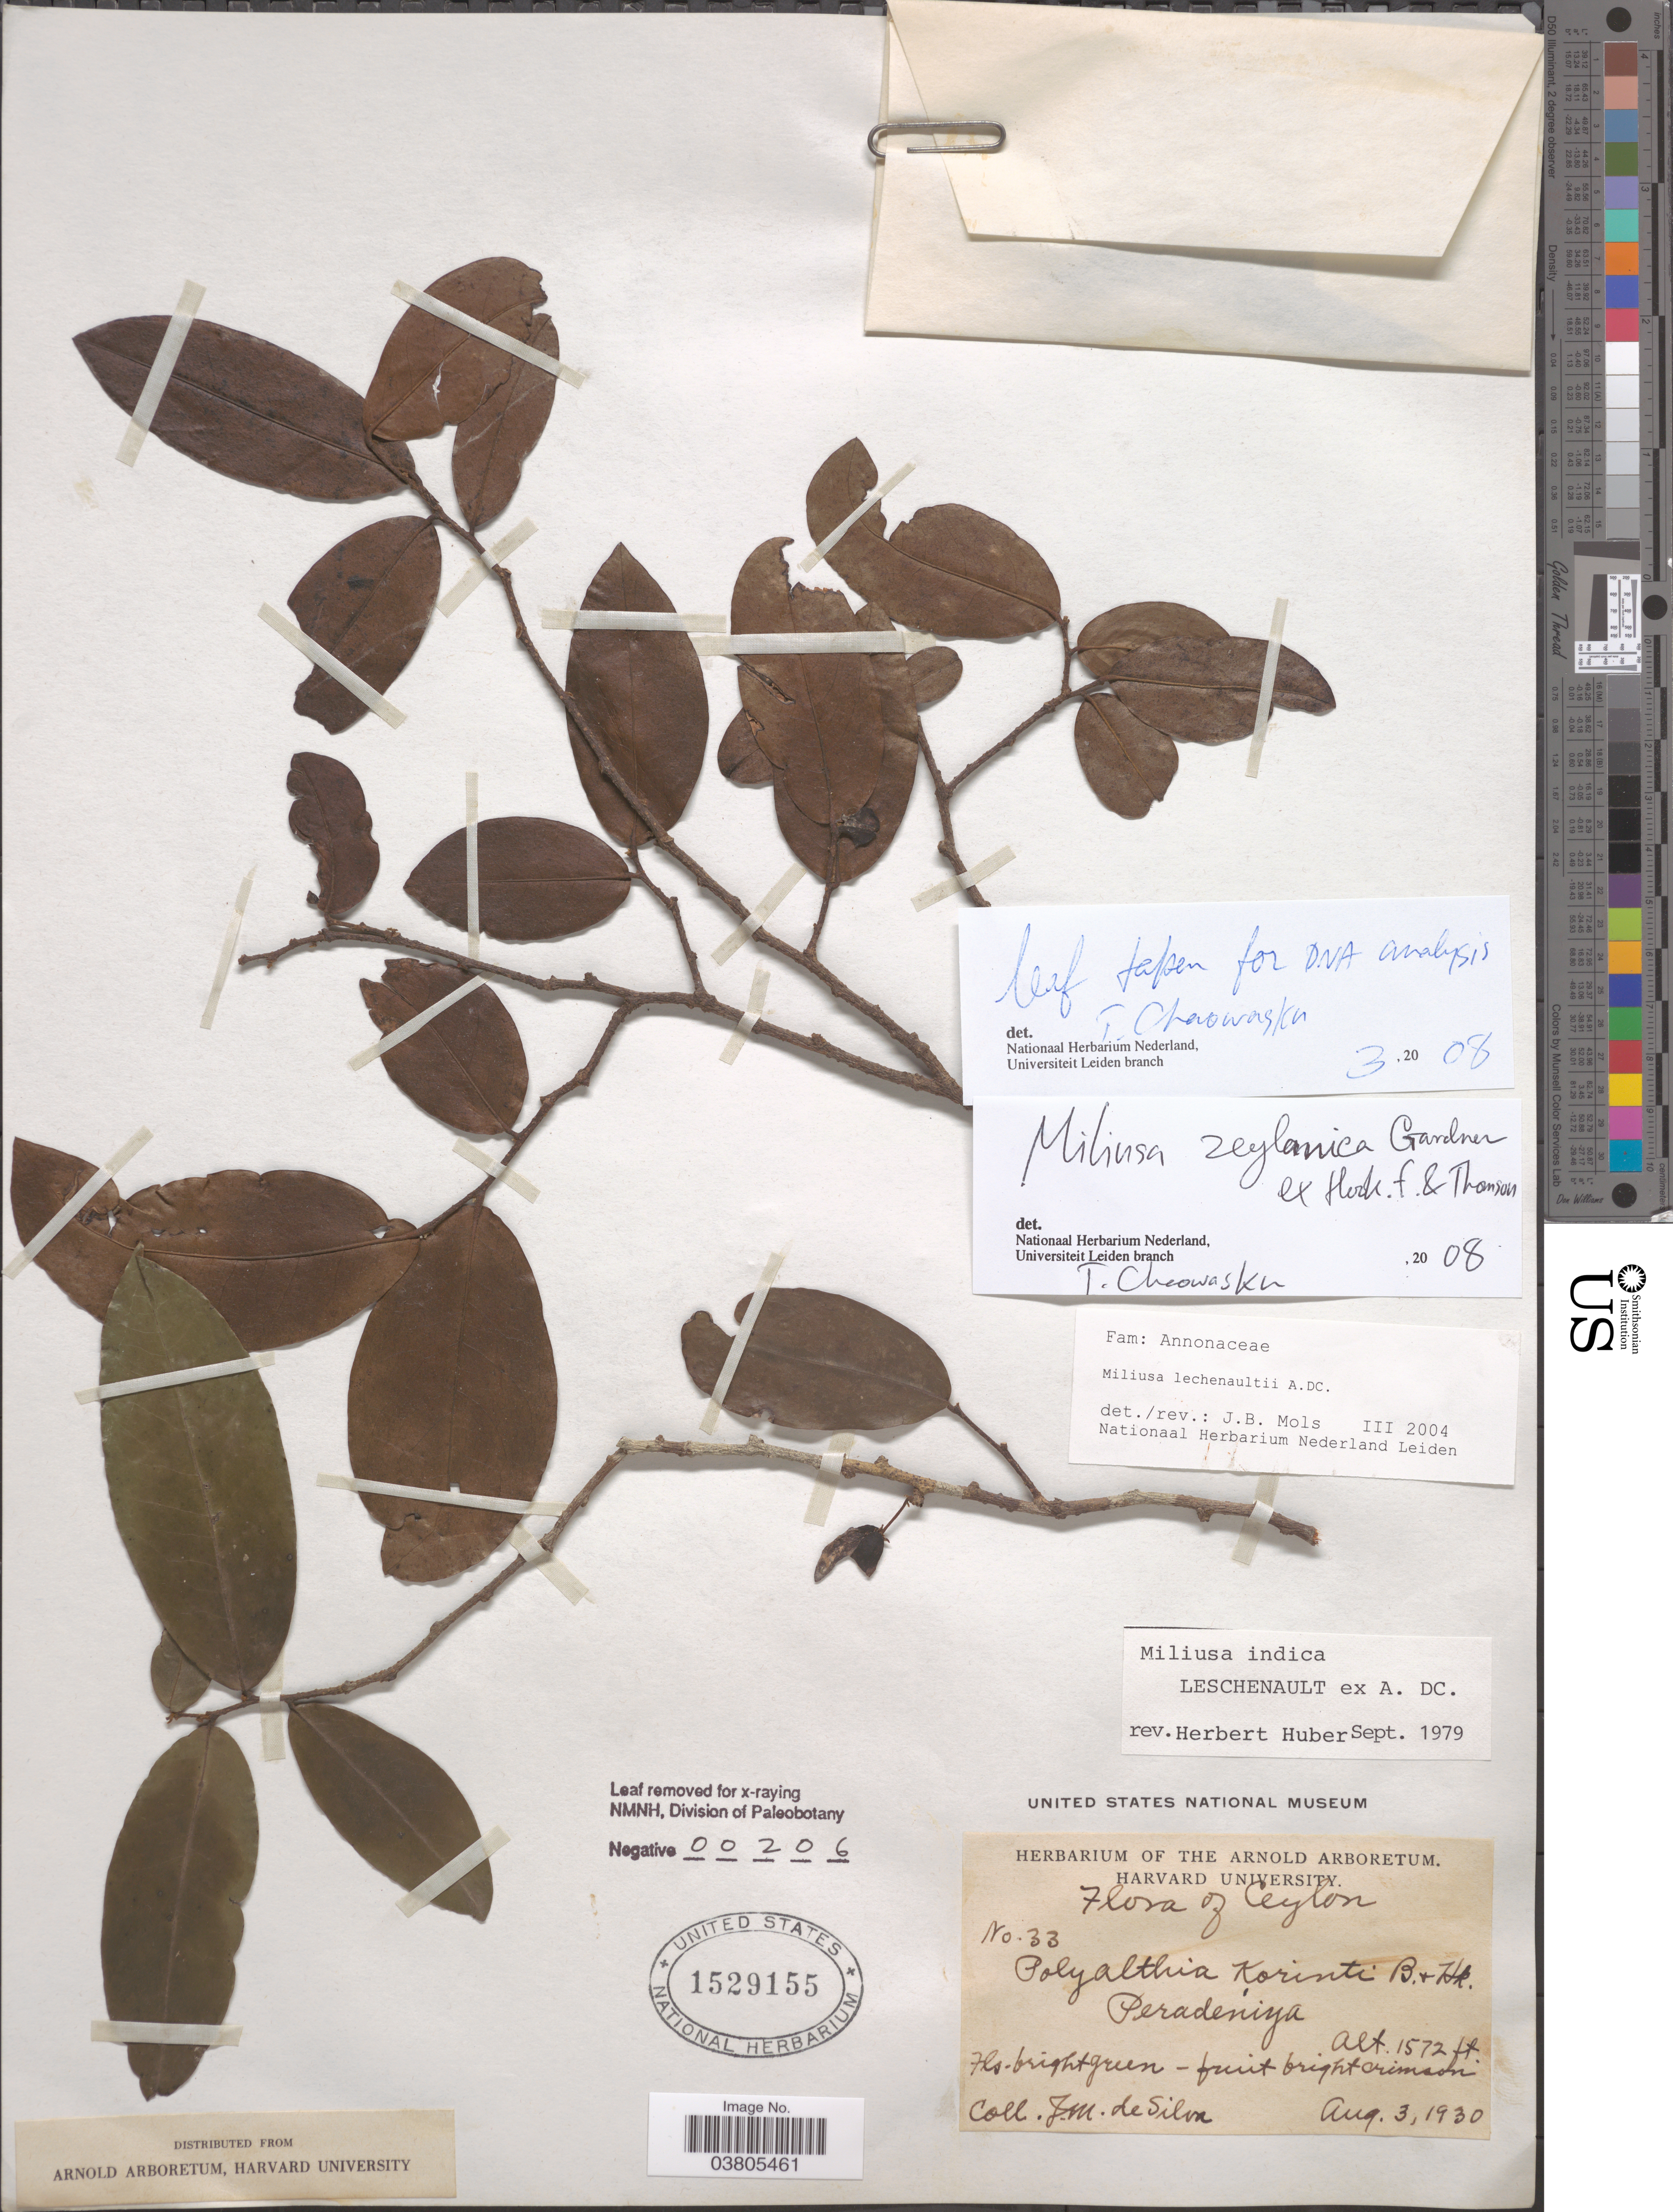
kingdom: Plantae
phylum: Tracheophyta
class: Magnoliopsida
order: Magnoliales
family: Annonaceae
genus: Miliusa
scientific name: Miliusa zeylanica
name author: Gardner ex Hook. f. & Thomson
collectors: J. M. Silva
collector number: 33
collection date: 1930-08-03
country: Sri Lanka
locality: Ceylon. Peradeniya.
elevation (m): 479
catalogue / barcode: US 1529155